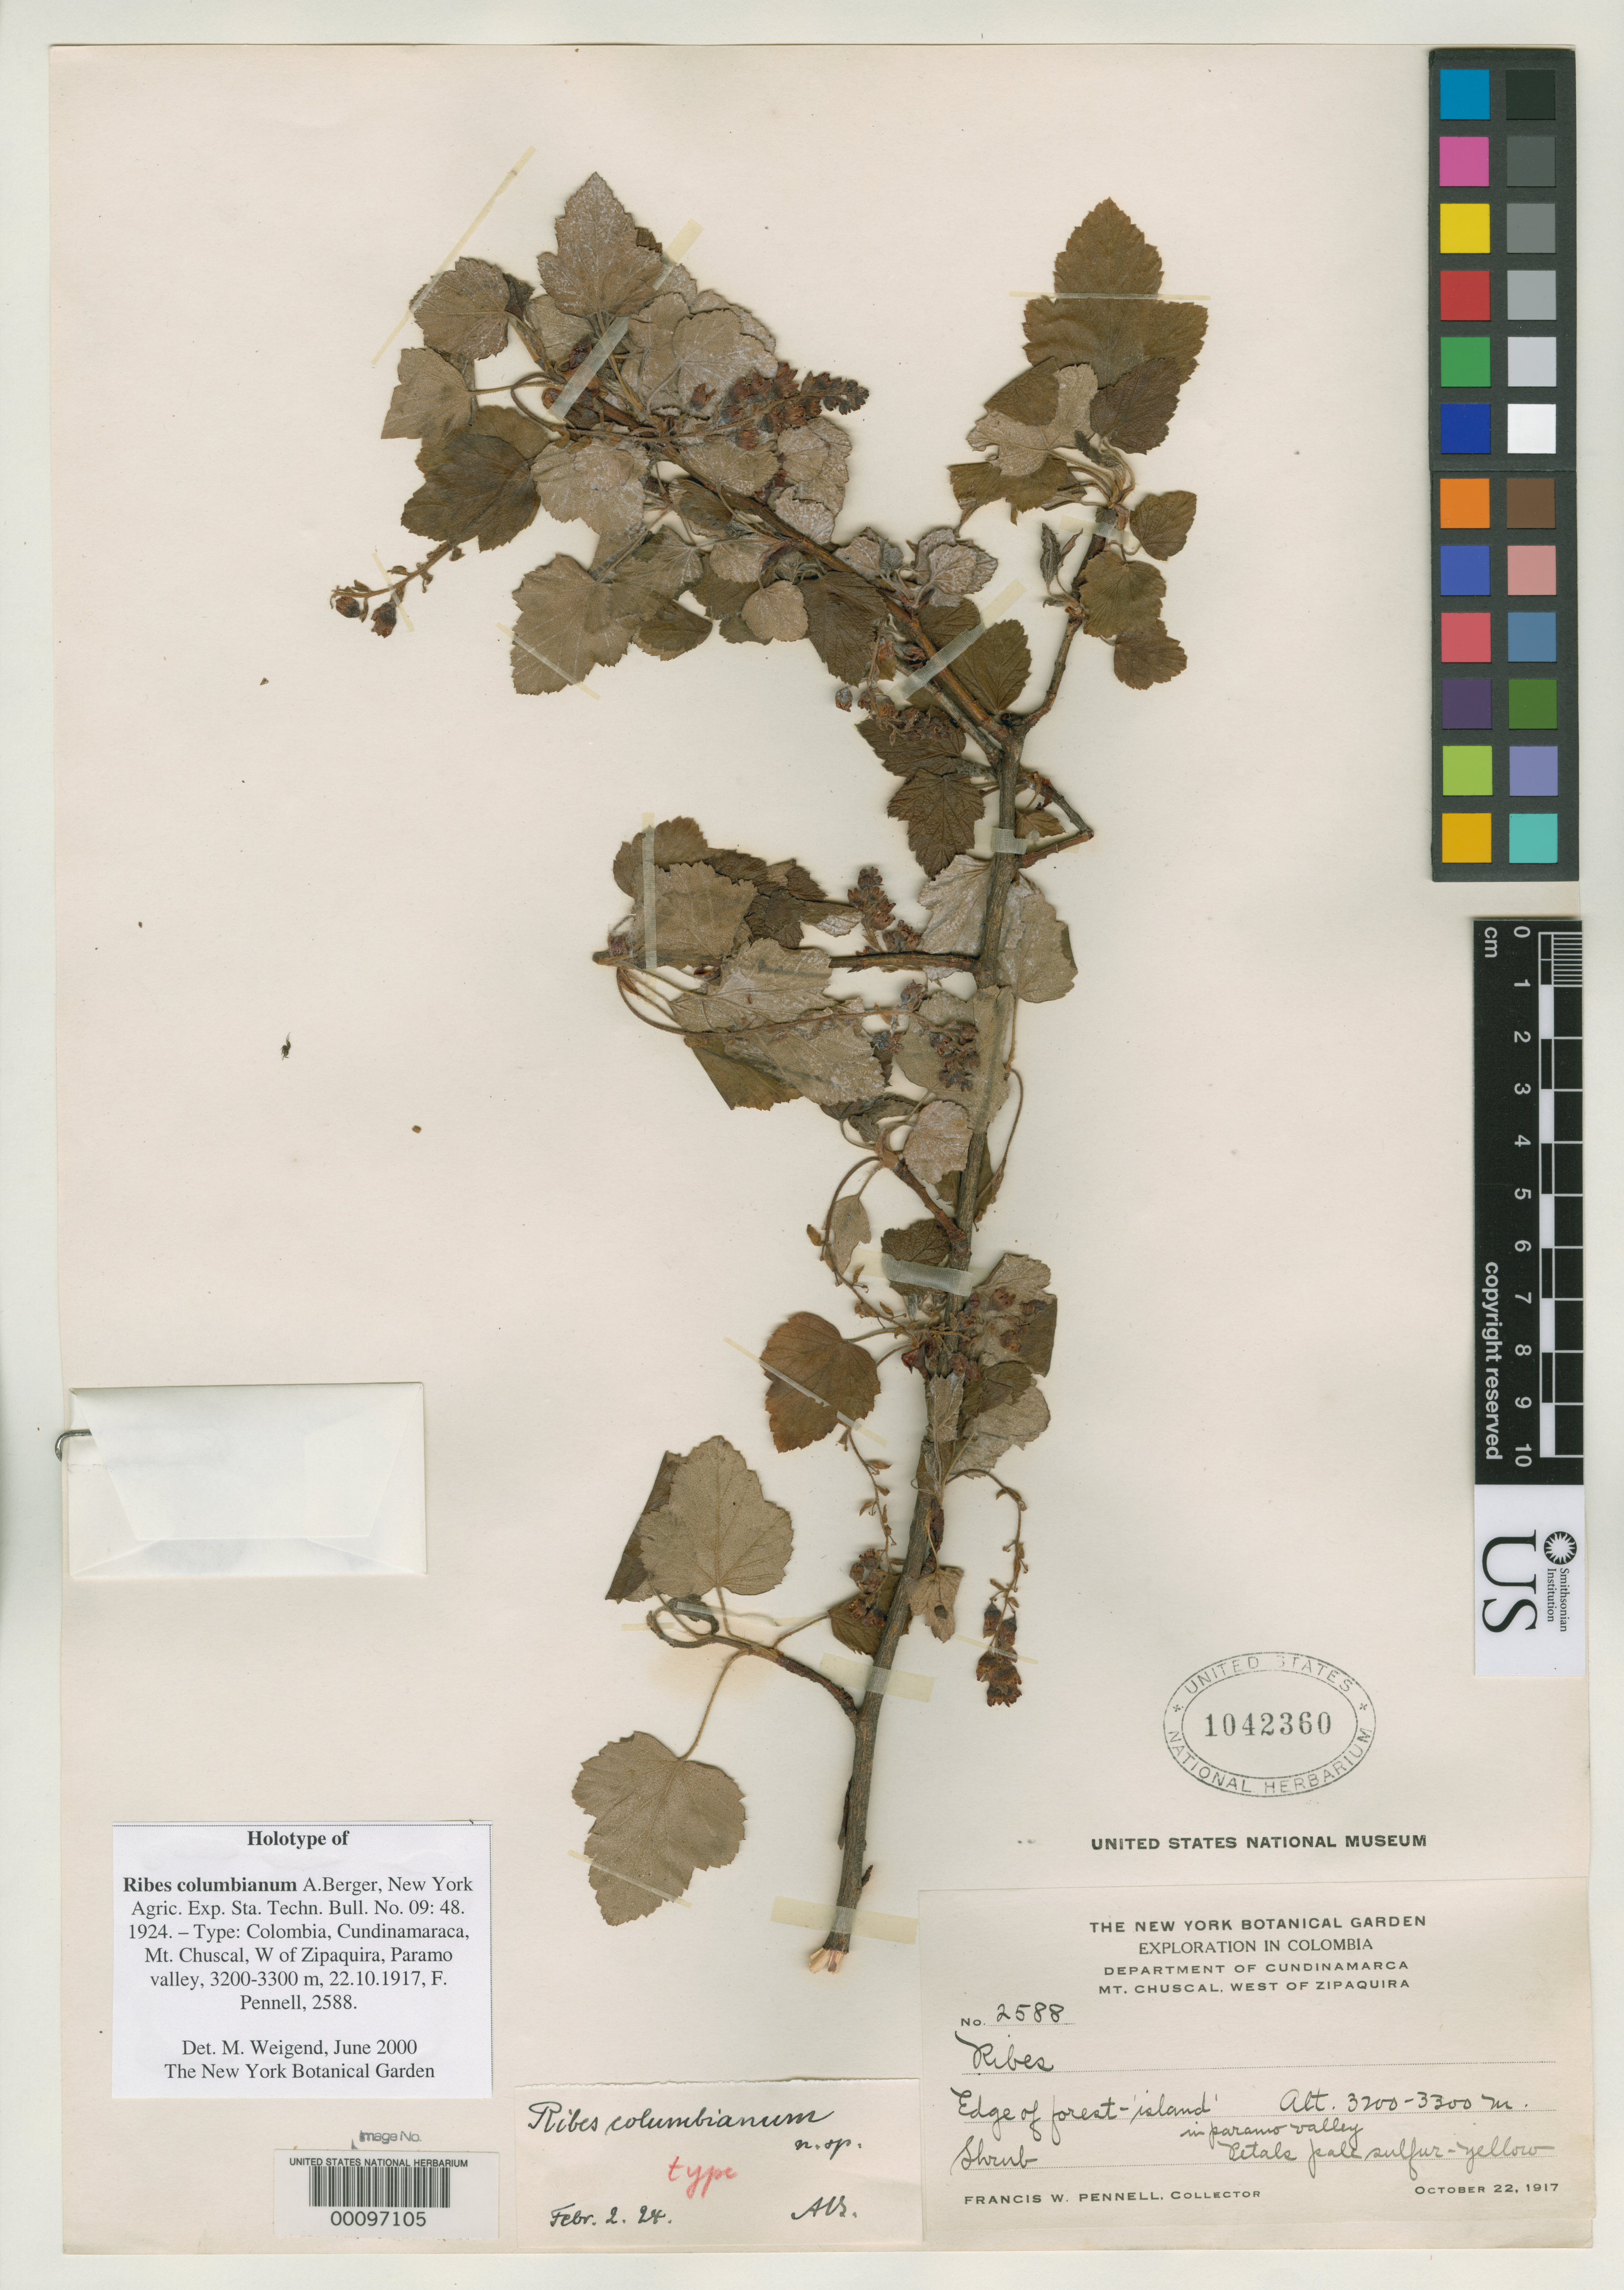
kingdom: Plantae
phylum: Tracheophyta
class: Magnoliopsida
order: Saxifragales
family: Grossulariaceae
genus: Ribes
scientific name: Ribes columbianum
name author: A. Berger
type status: Holotype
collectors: F. W. Pennell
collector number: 2588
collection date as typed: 22 Oct 1917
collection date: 1917-10-22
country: Colombia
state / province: Cundinamarca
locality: Mt. Chuscal, west of Zipaquira, in the Paramo Valley.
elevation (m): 3200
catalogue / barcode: US 1042360